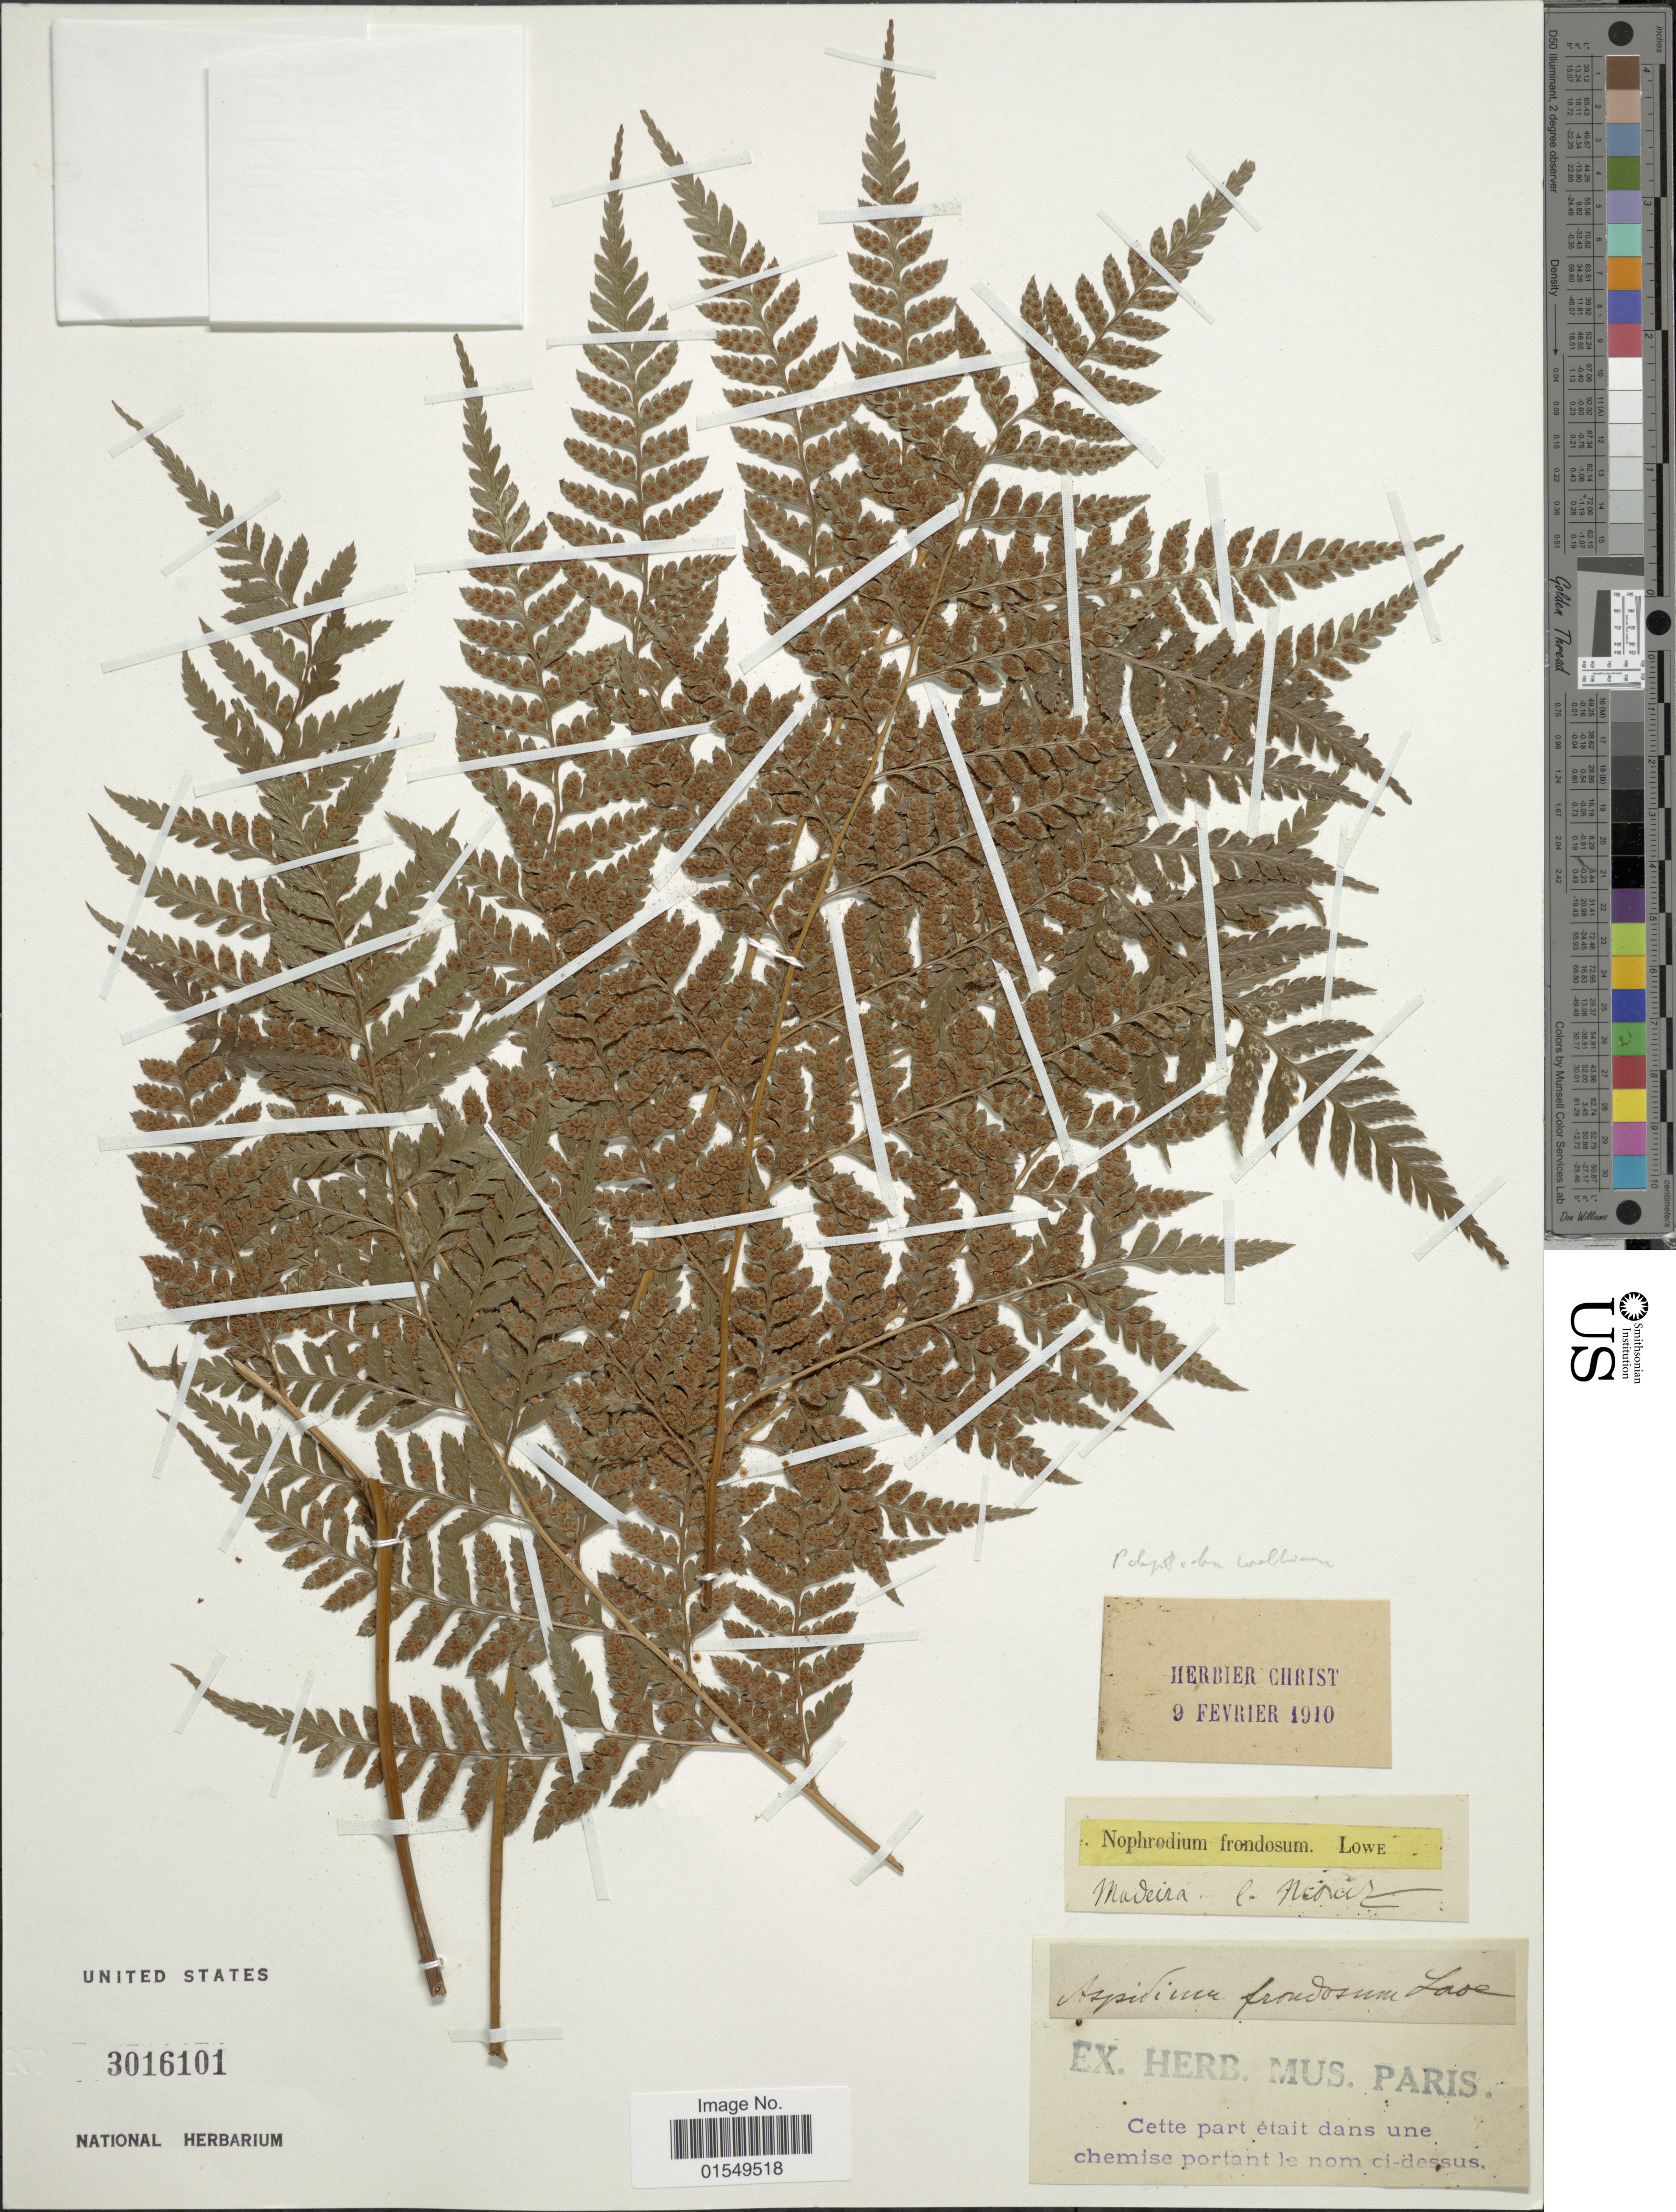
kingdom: Plantae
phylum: Tracheophyta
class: Polypodiopsida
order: Polypodiales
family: Dryopteridaceae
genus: Arachniodes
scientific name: Arachniodes webbiana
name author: (A. Braun) Schelpe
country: Portugal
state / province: Madeira (Aut. Reg.)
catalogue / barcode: US 3016101